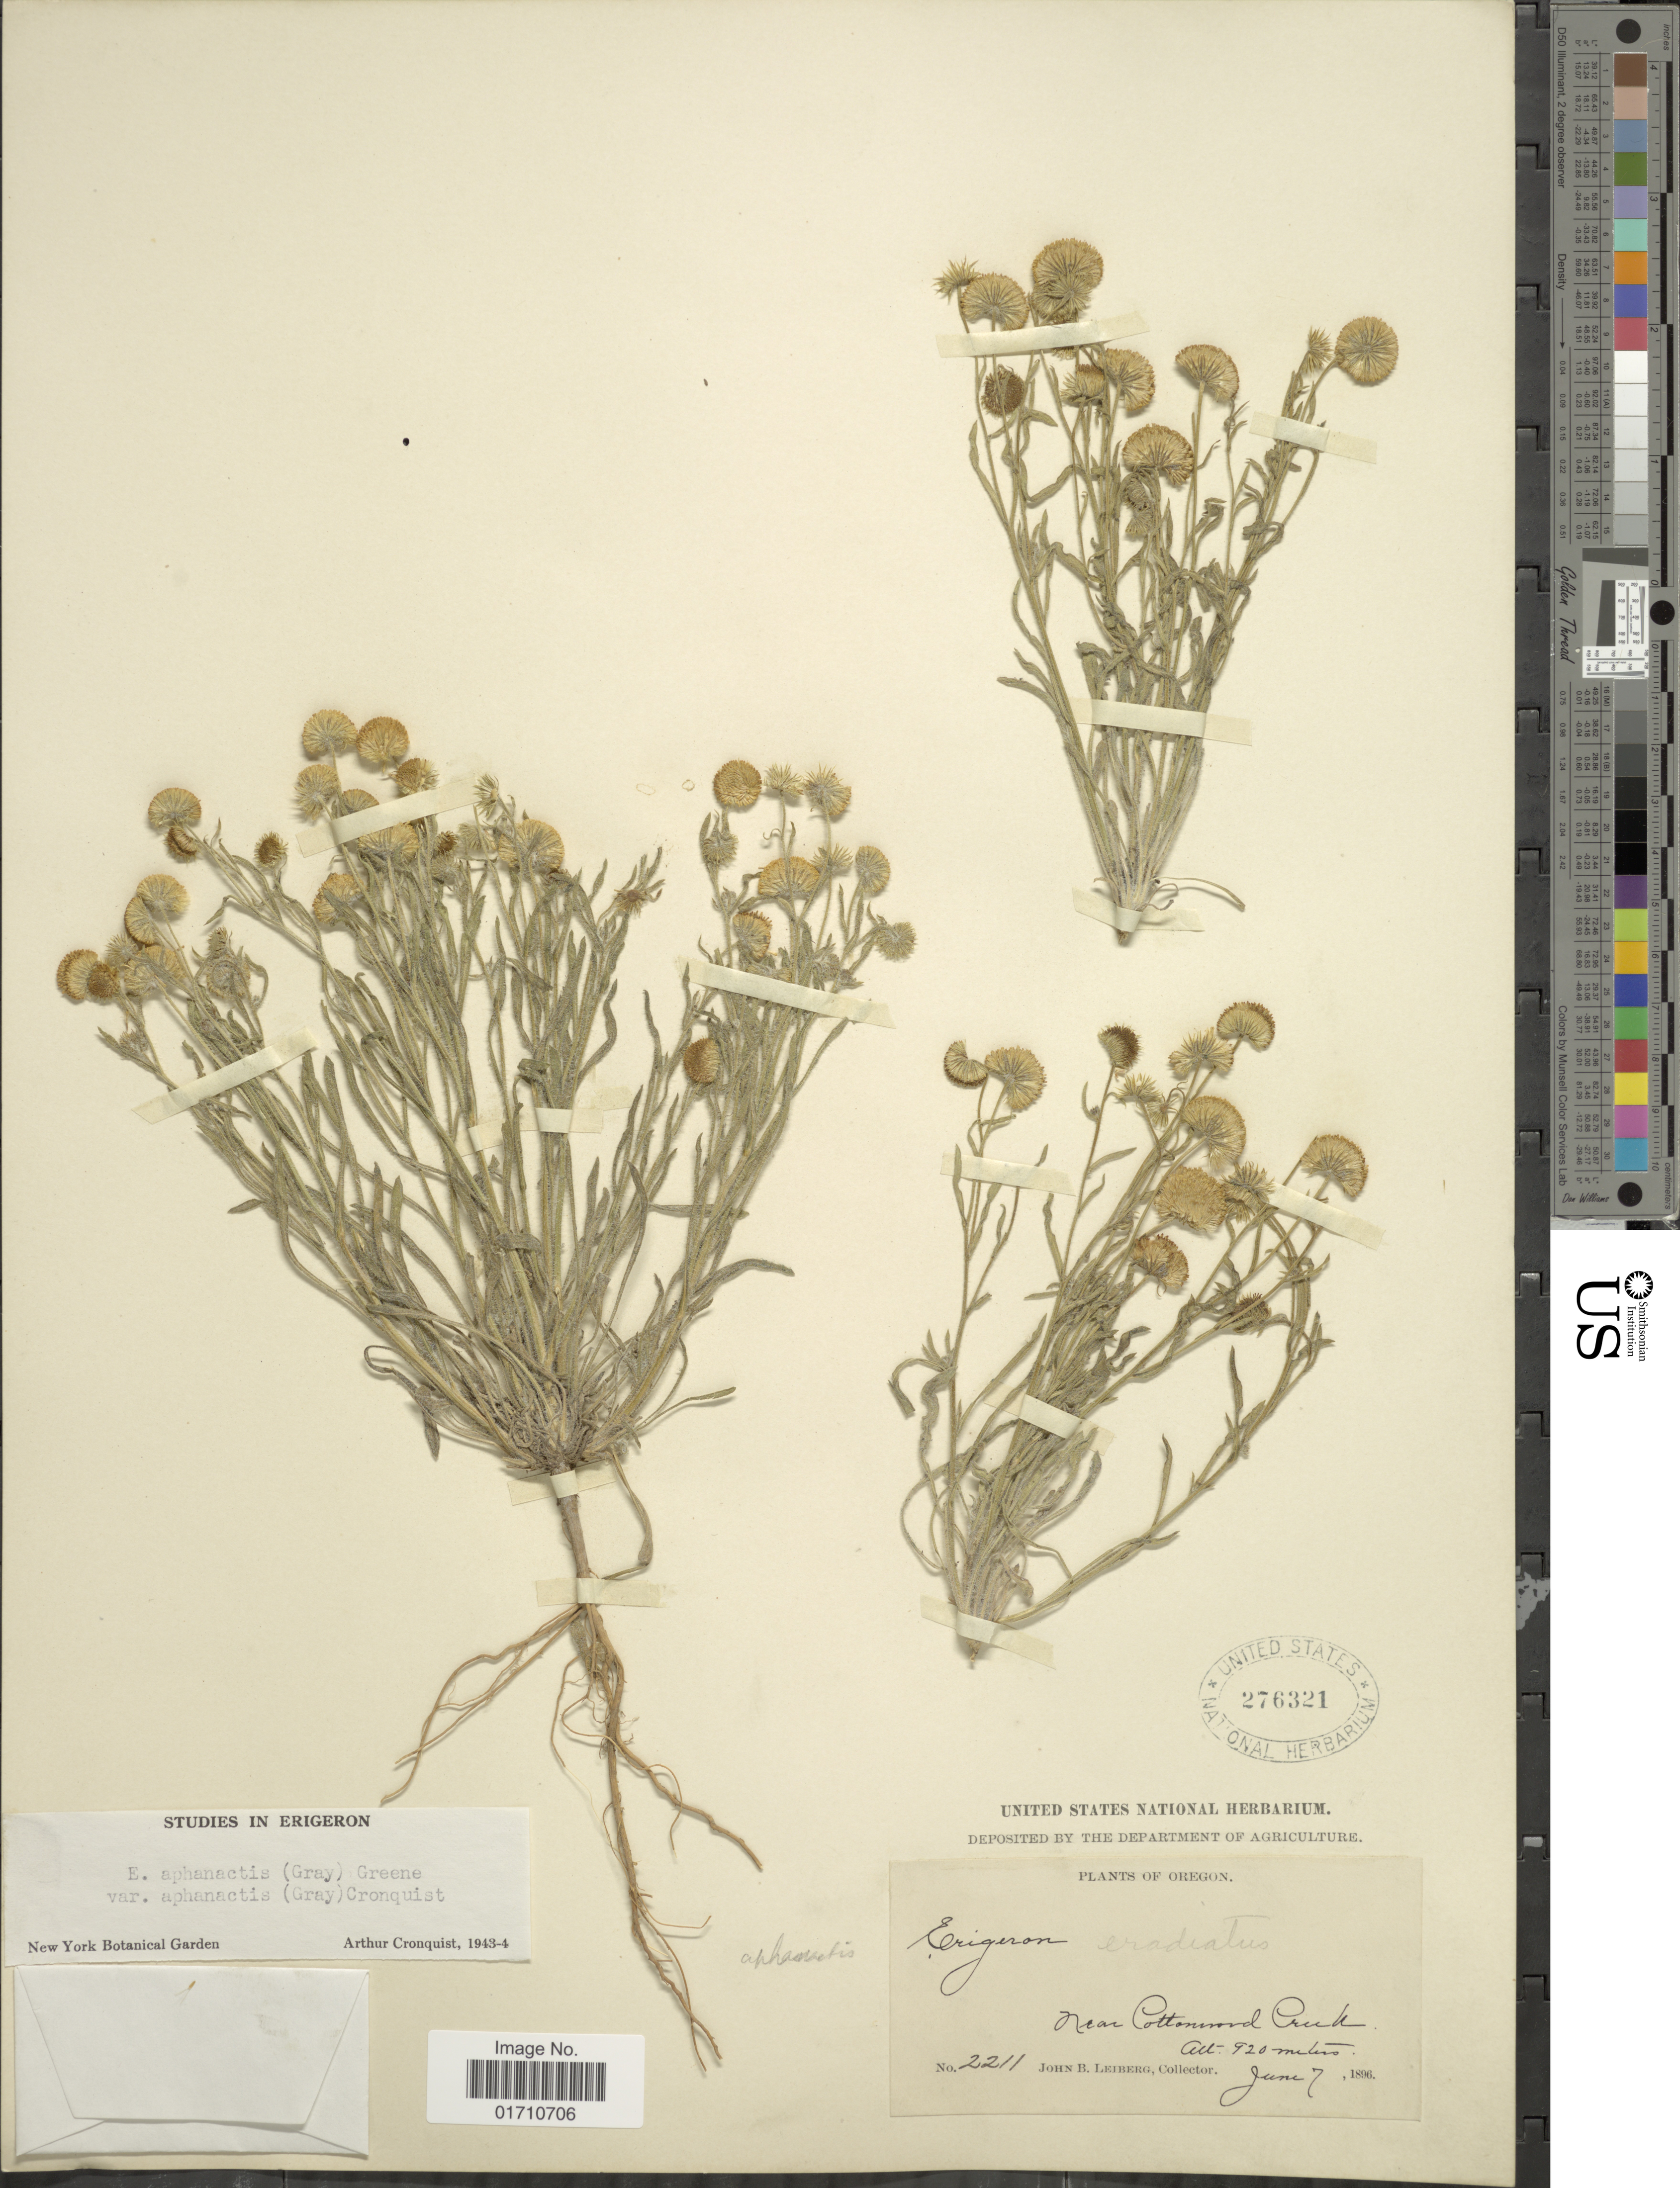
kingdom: Plantae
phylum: Tracheophyta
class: Magnoliopsida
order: Asterales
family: Asteraceae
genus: Erigeron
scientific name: Erigeron aphanactis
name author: (A. Gray) Greene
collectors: J. B. Leiberg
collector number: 2211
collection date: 1896-06-07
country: United States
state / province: Oregon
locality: Near Cottonwood Creek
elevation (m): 920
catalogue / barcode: US 276321